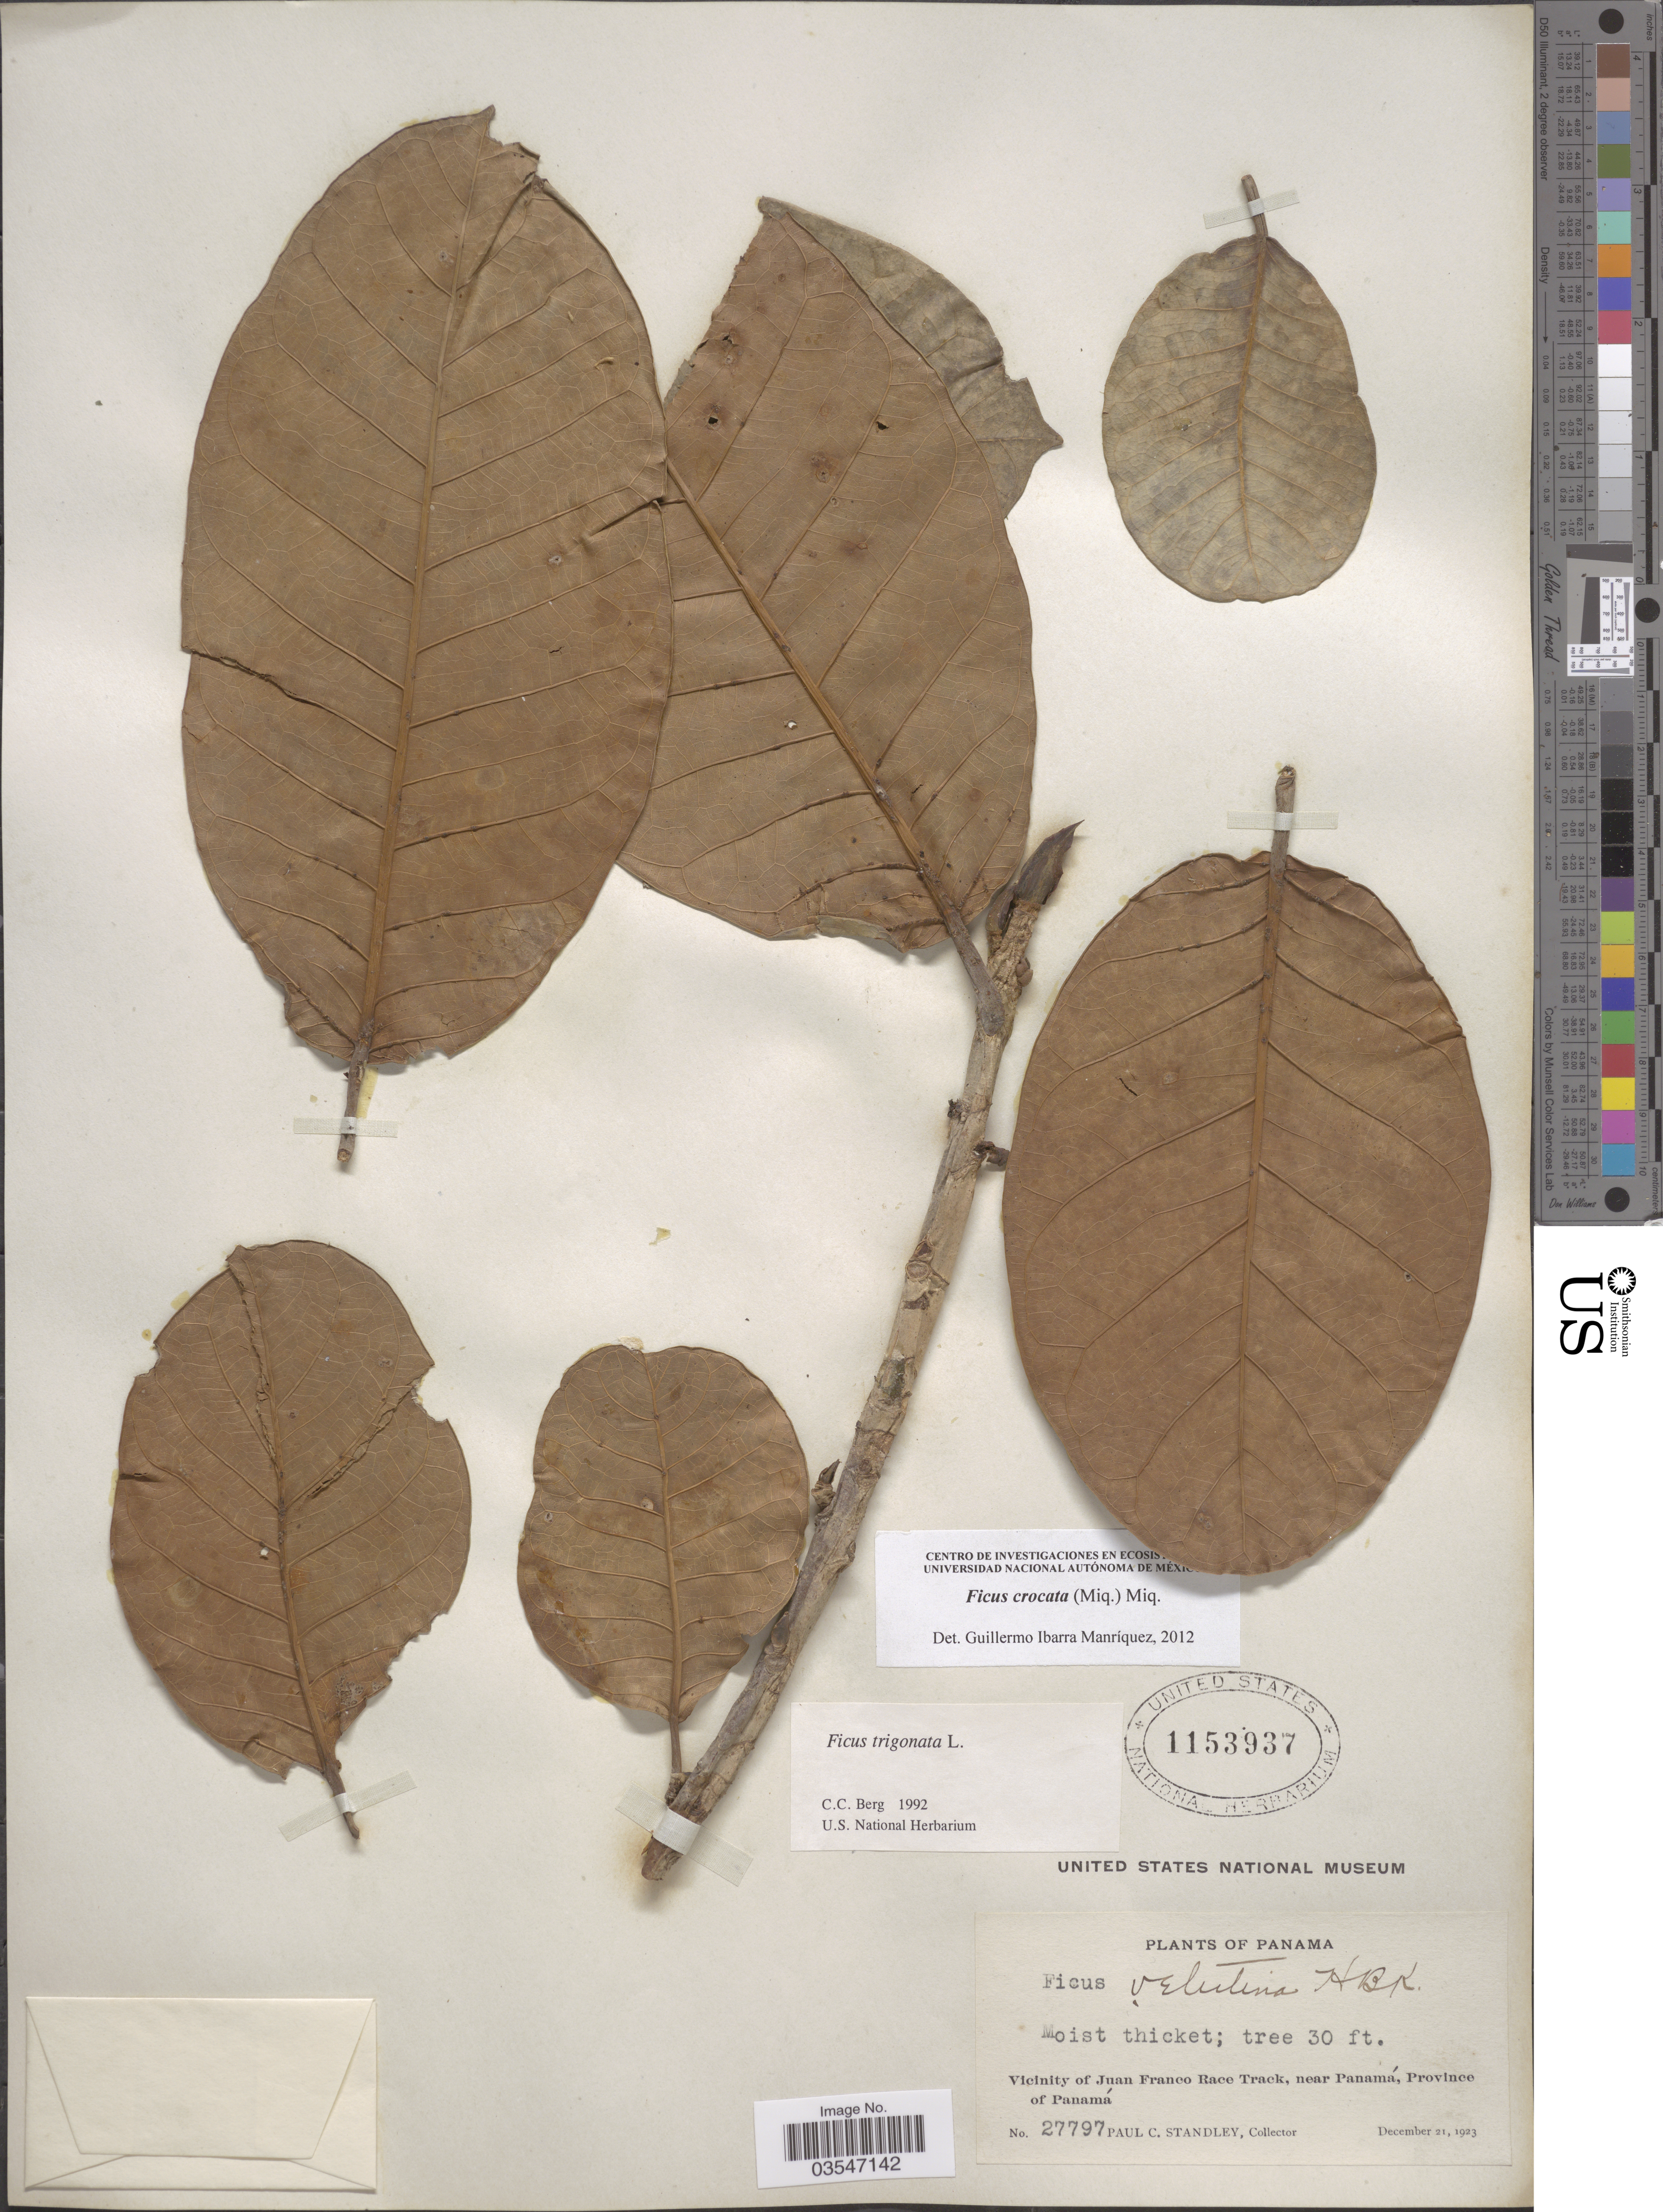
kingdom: Plantae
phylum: Tracheophyta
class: Magnoliopsida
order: Rosales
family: Moraceae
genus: Ficus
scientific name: Ficus crocata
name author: (Miq.) Miq.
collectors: P. C. Standley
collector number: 27797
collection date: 1923-12-21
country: Panama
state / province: Panamá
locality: Vicinity of Juan Franco Race Track, near Panamá.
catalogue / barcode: US 1153937